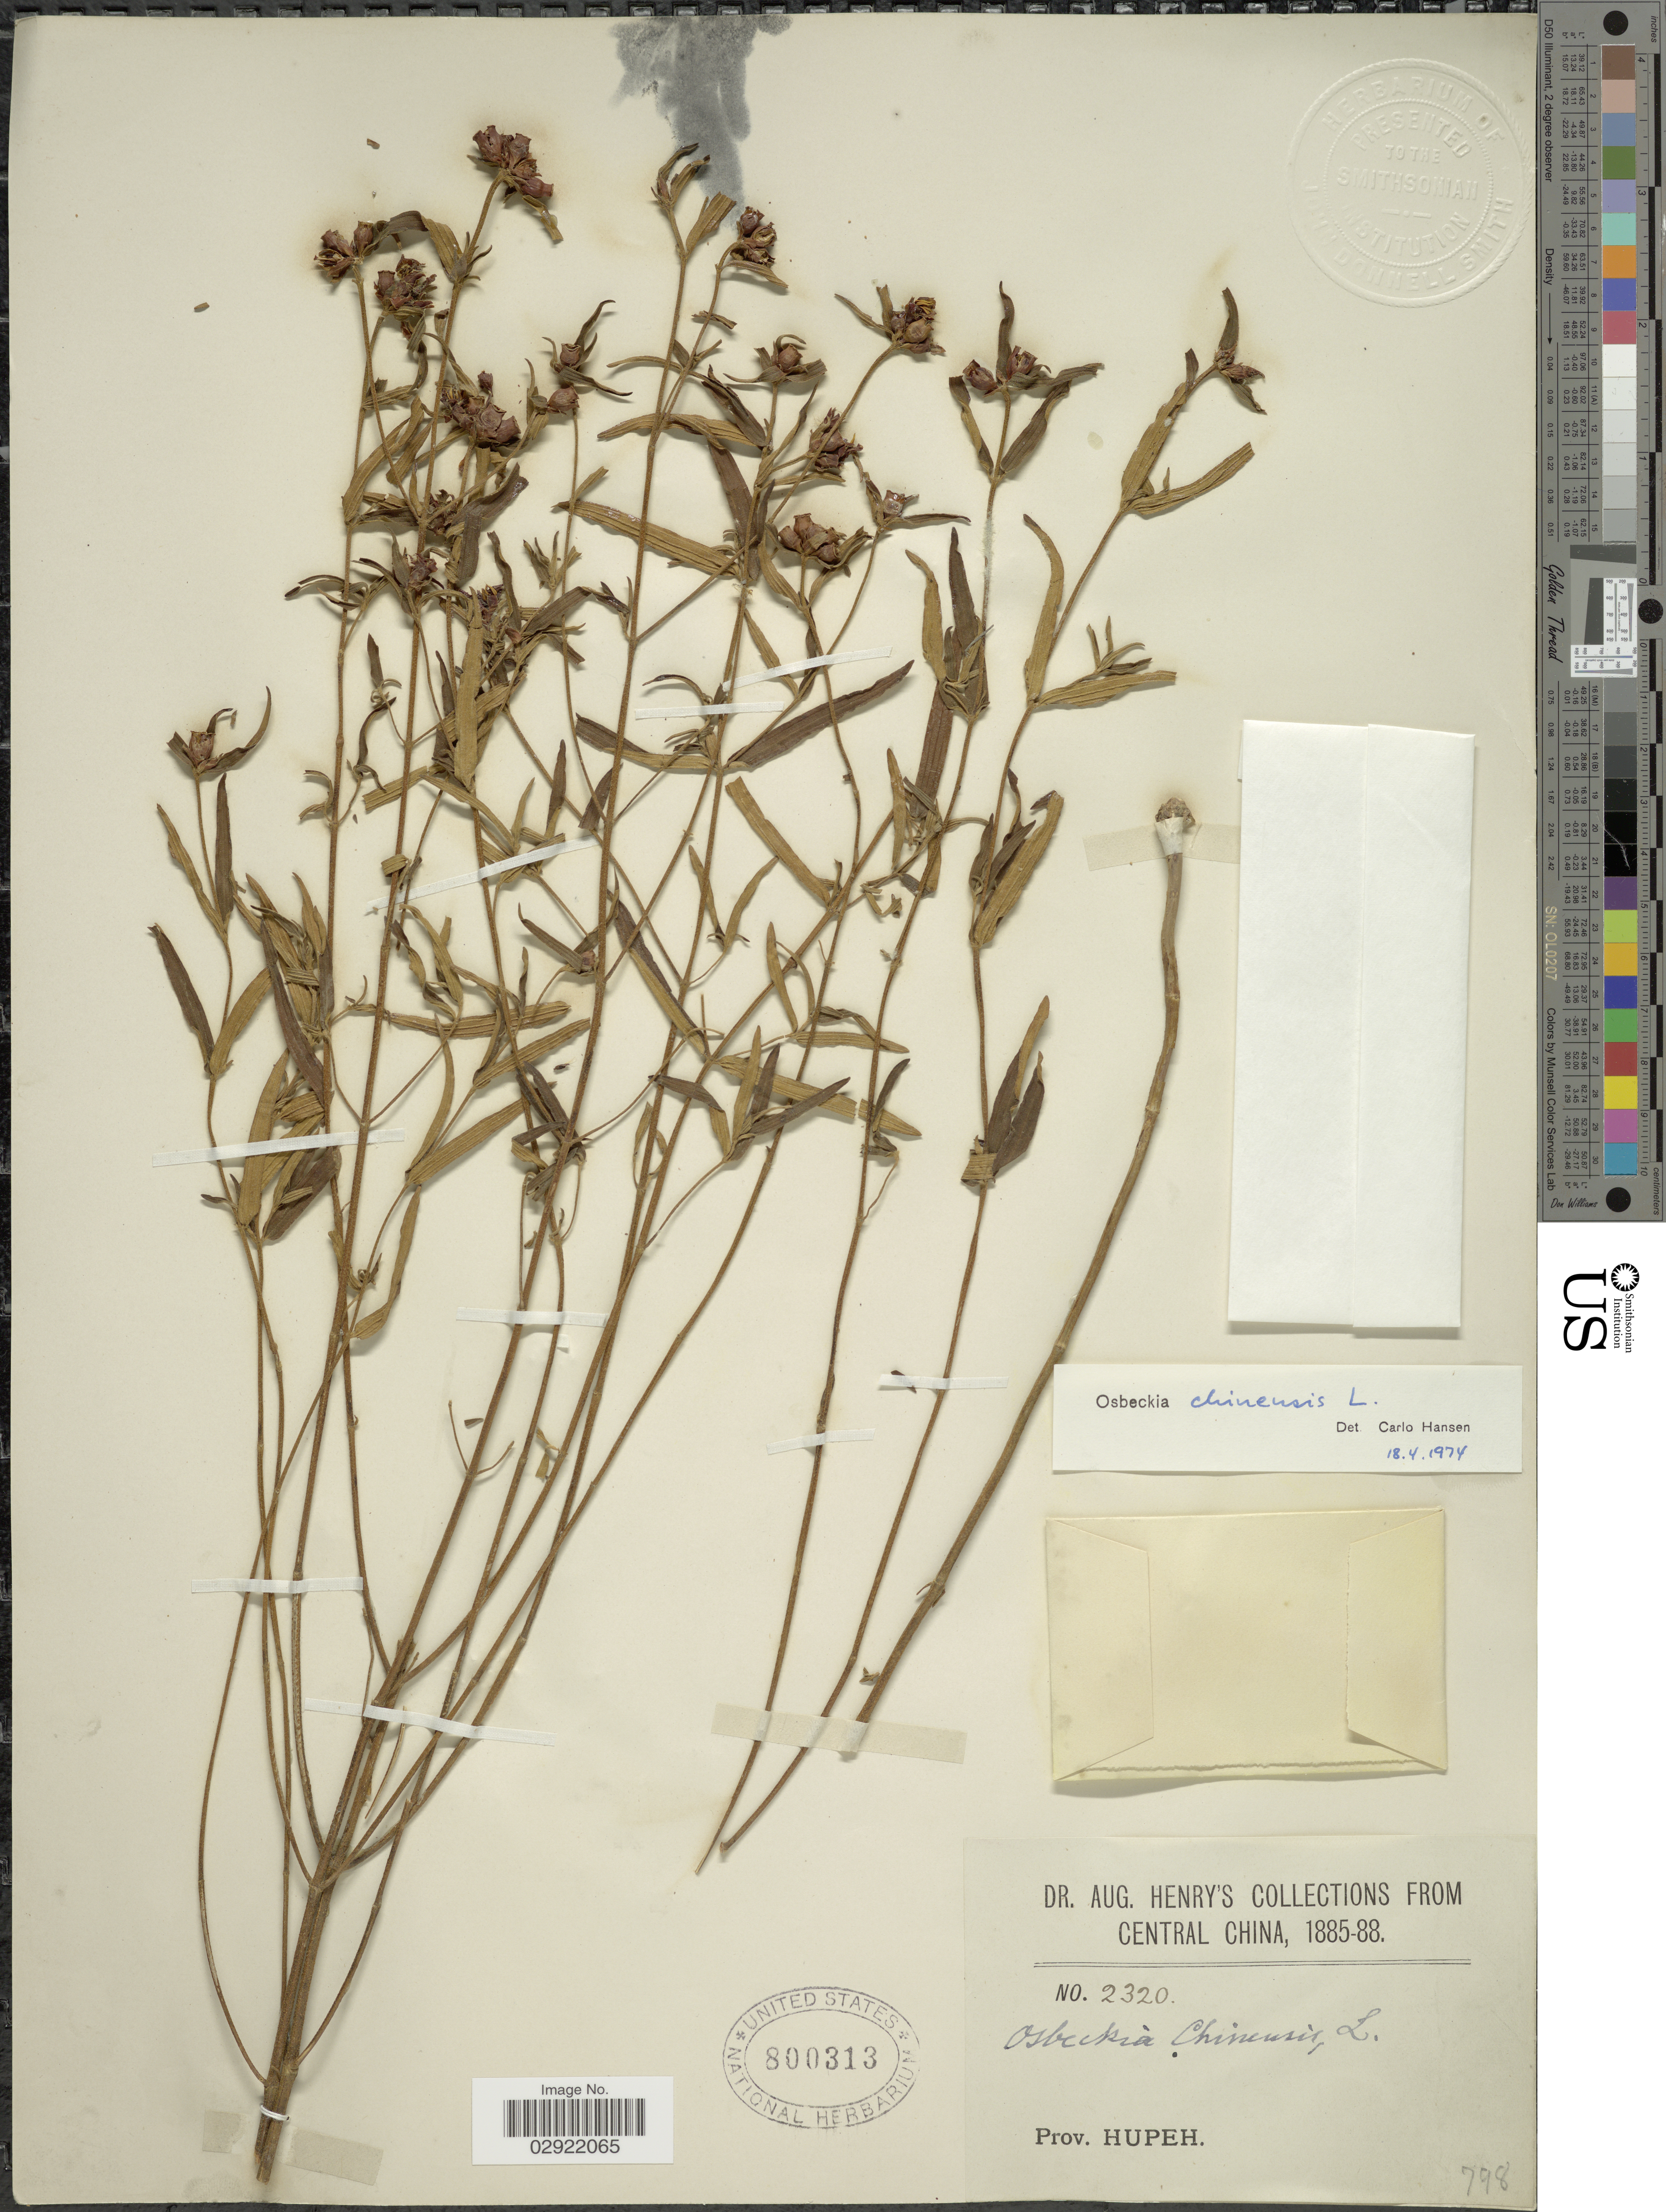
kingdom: Plantae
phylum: Tracheophyta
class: Magnoliopsida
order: Myrtales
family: Melastomataceae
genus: Osbeckia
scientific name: Osbeckia chinensis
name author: L.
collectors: A. Henry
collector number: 2320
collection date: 1885/1888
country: China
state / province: Hubei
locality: Central China. Prov. Hupeh.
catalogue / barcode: US 800313